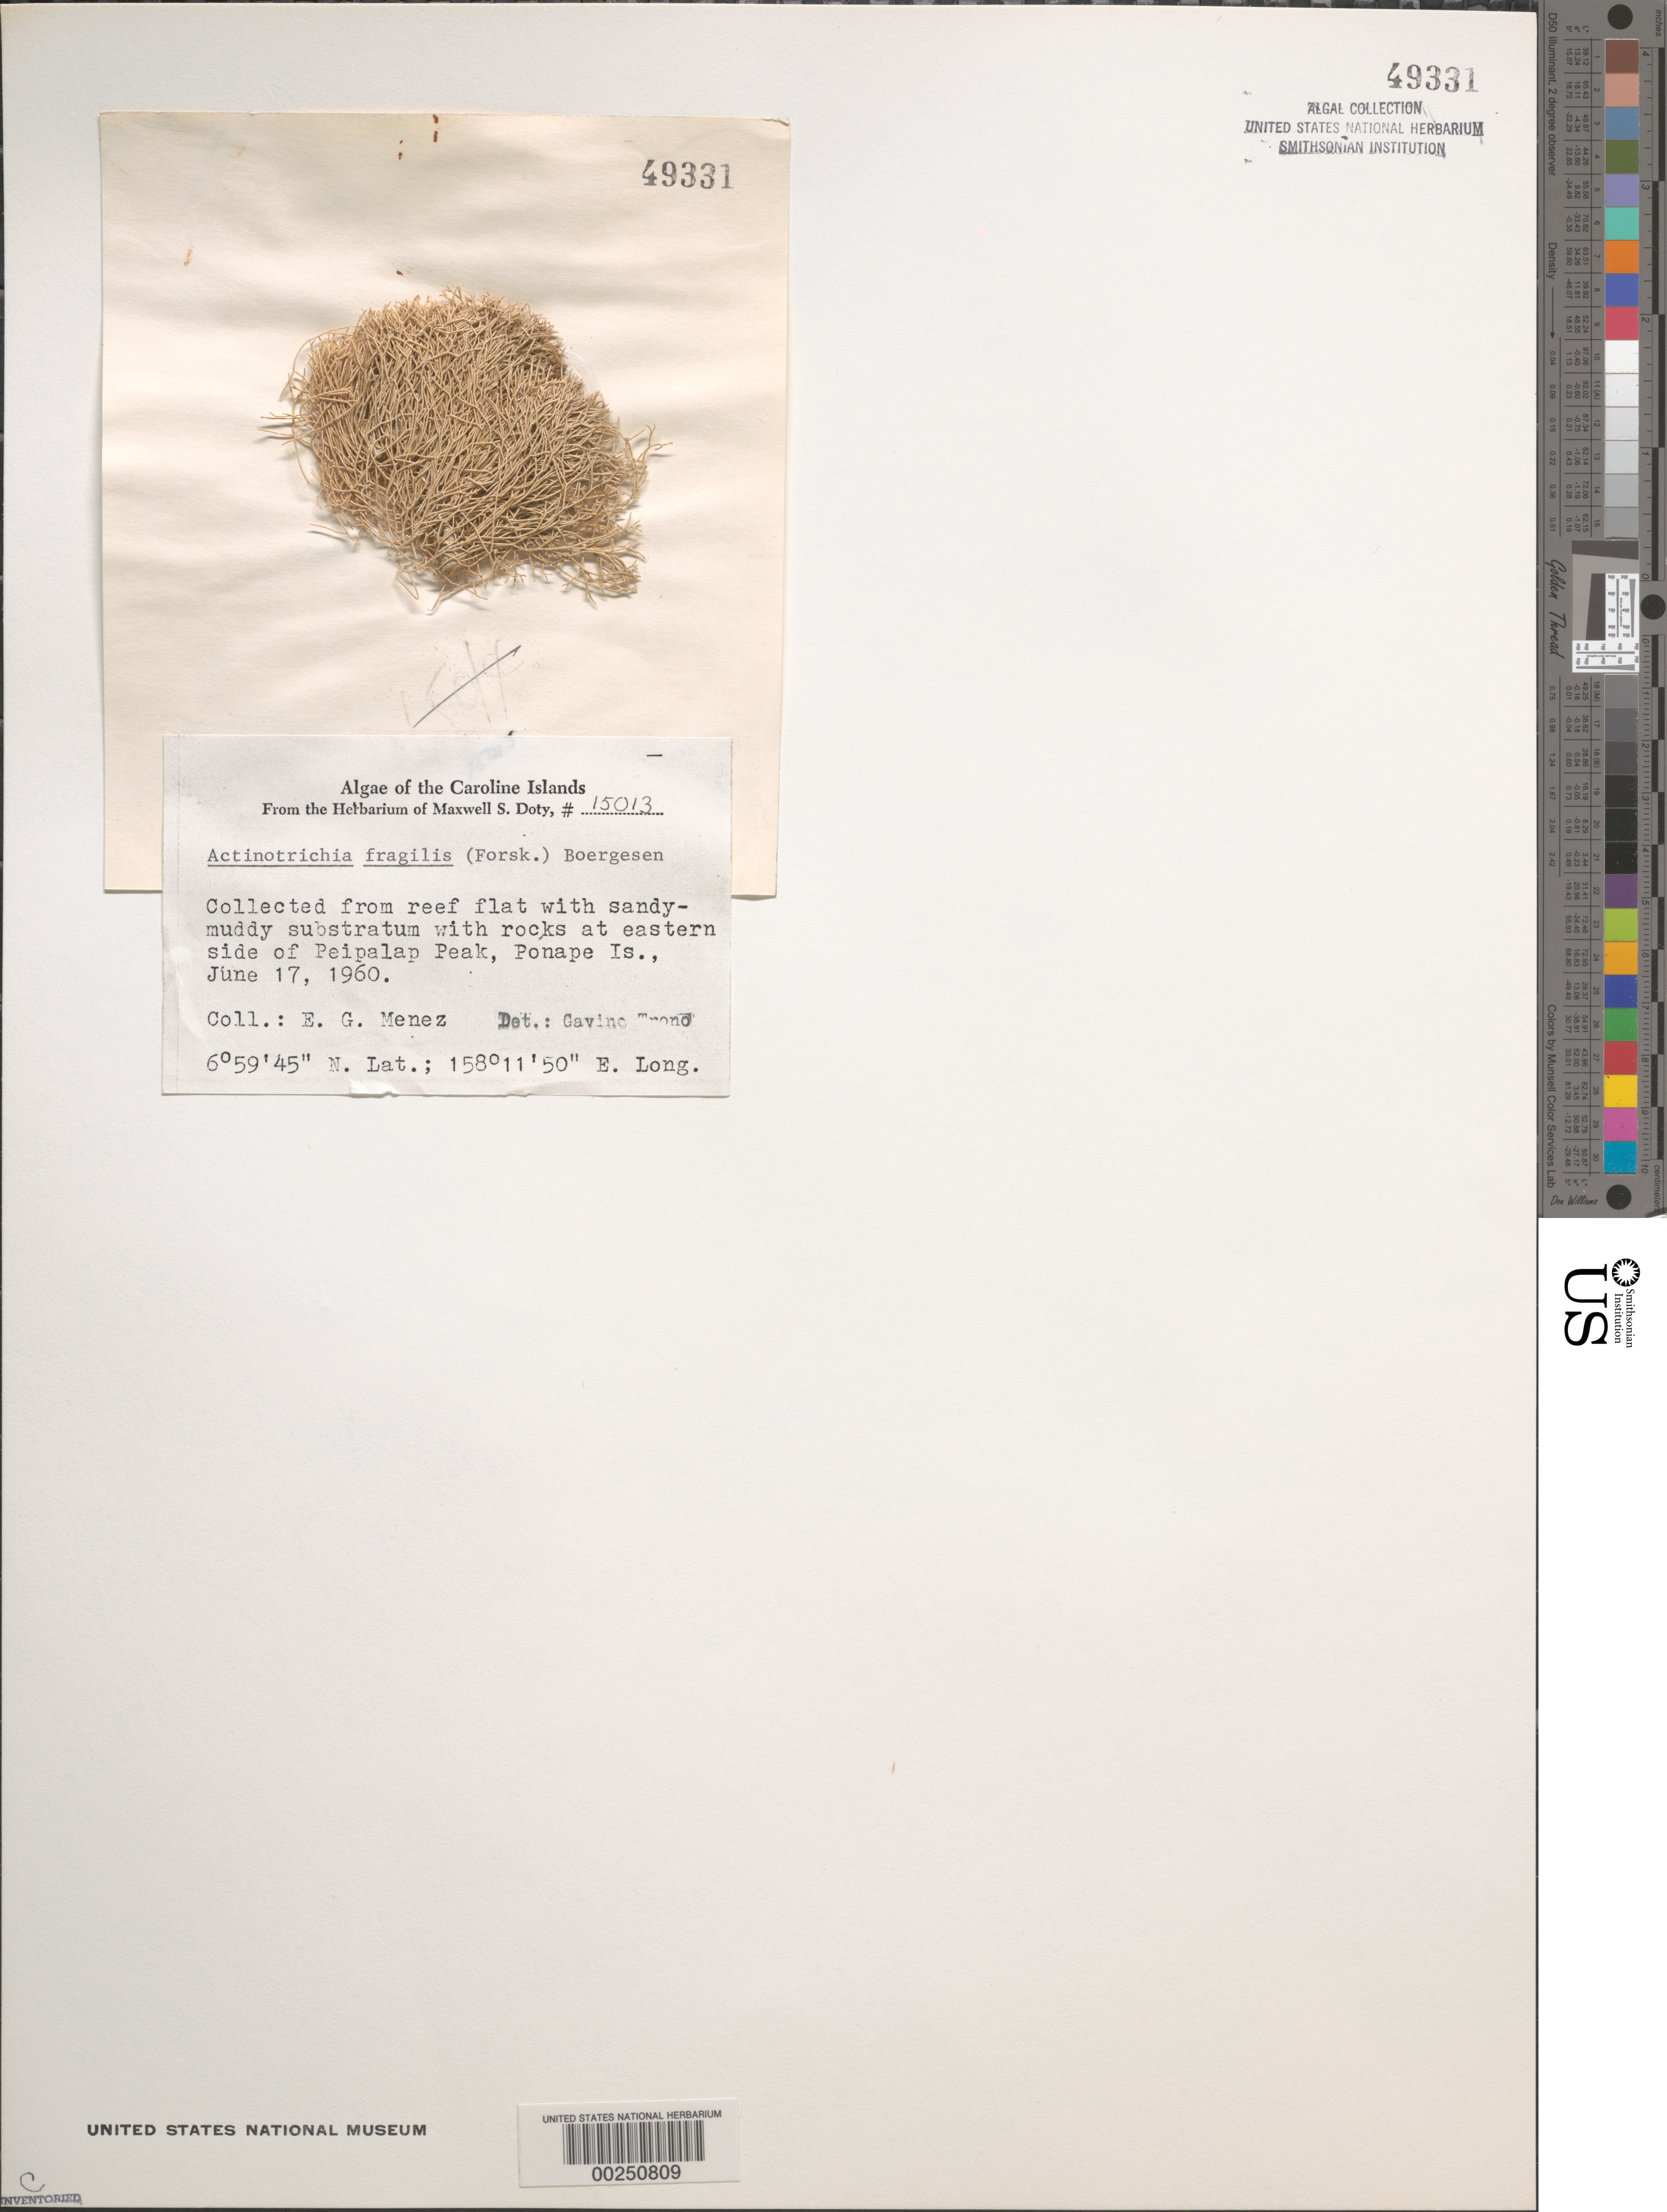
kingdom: Plantae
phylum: Rhodophyta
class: Florideophyceae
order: Nemaliales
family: Galaxauraceae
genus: Actinotrichia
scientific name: Actinotrichia fragilis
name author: (Forssk.) Børgesen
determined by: Trono, Gavino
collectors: Meñez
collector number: MSD 15013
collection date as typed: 17 Jun 1960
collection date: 1960-06-17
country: Micronesia, Federated States of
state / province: Pohnpei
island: Pohnpei [Ponape]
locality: Peipalap Peak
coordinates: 6 59' 45" N, 158 11' 50" E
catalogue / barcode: US 49331